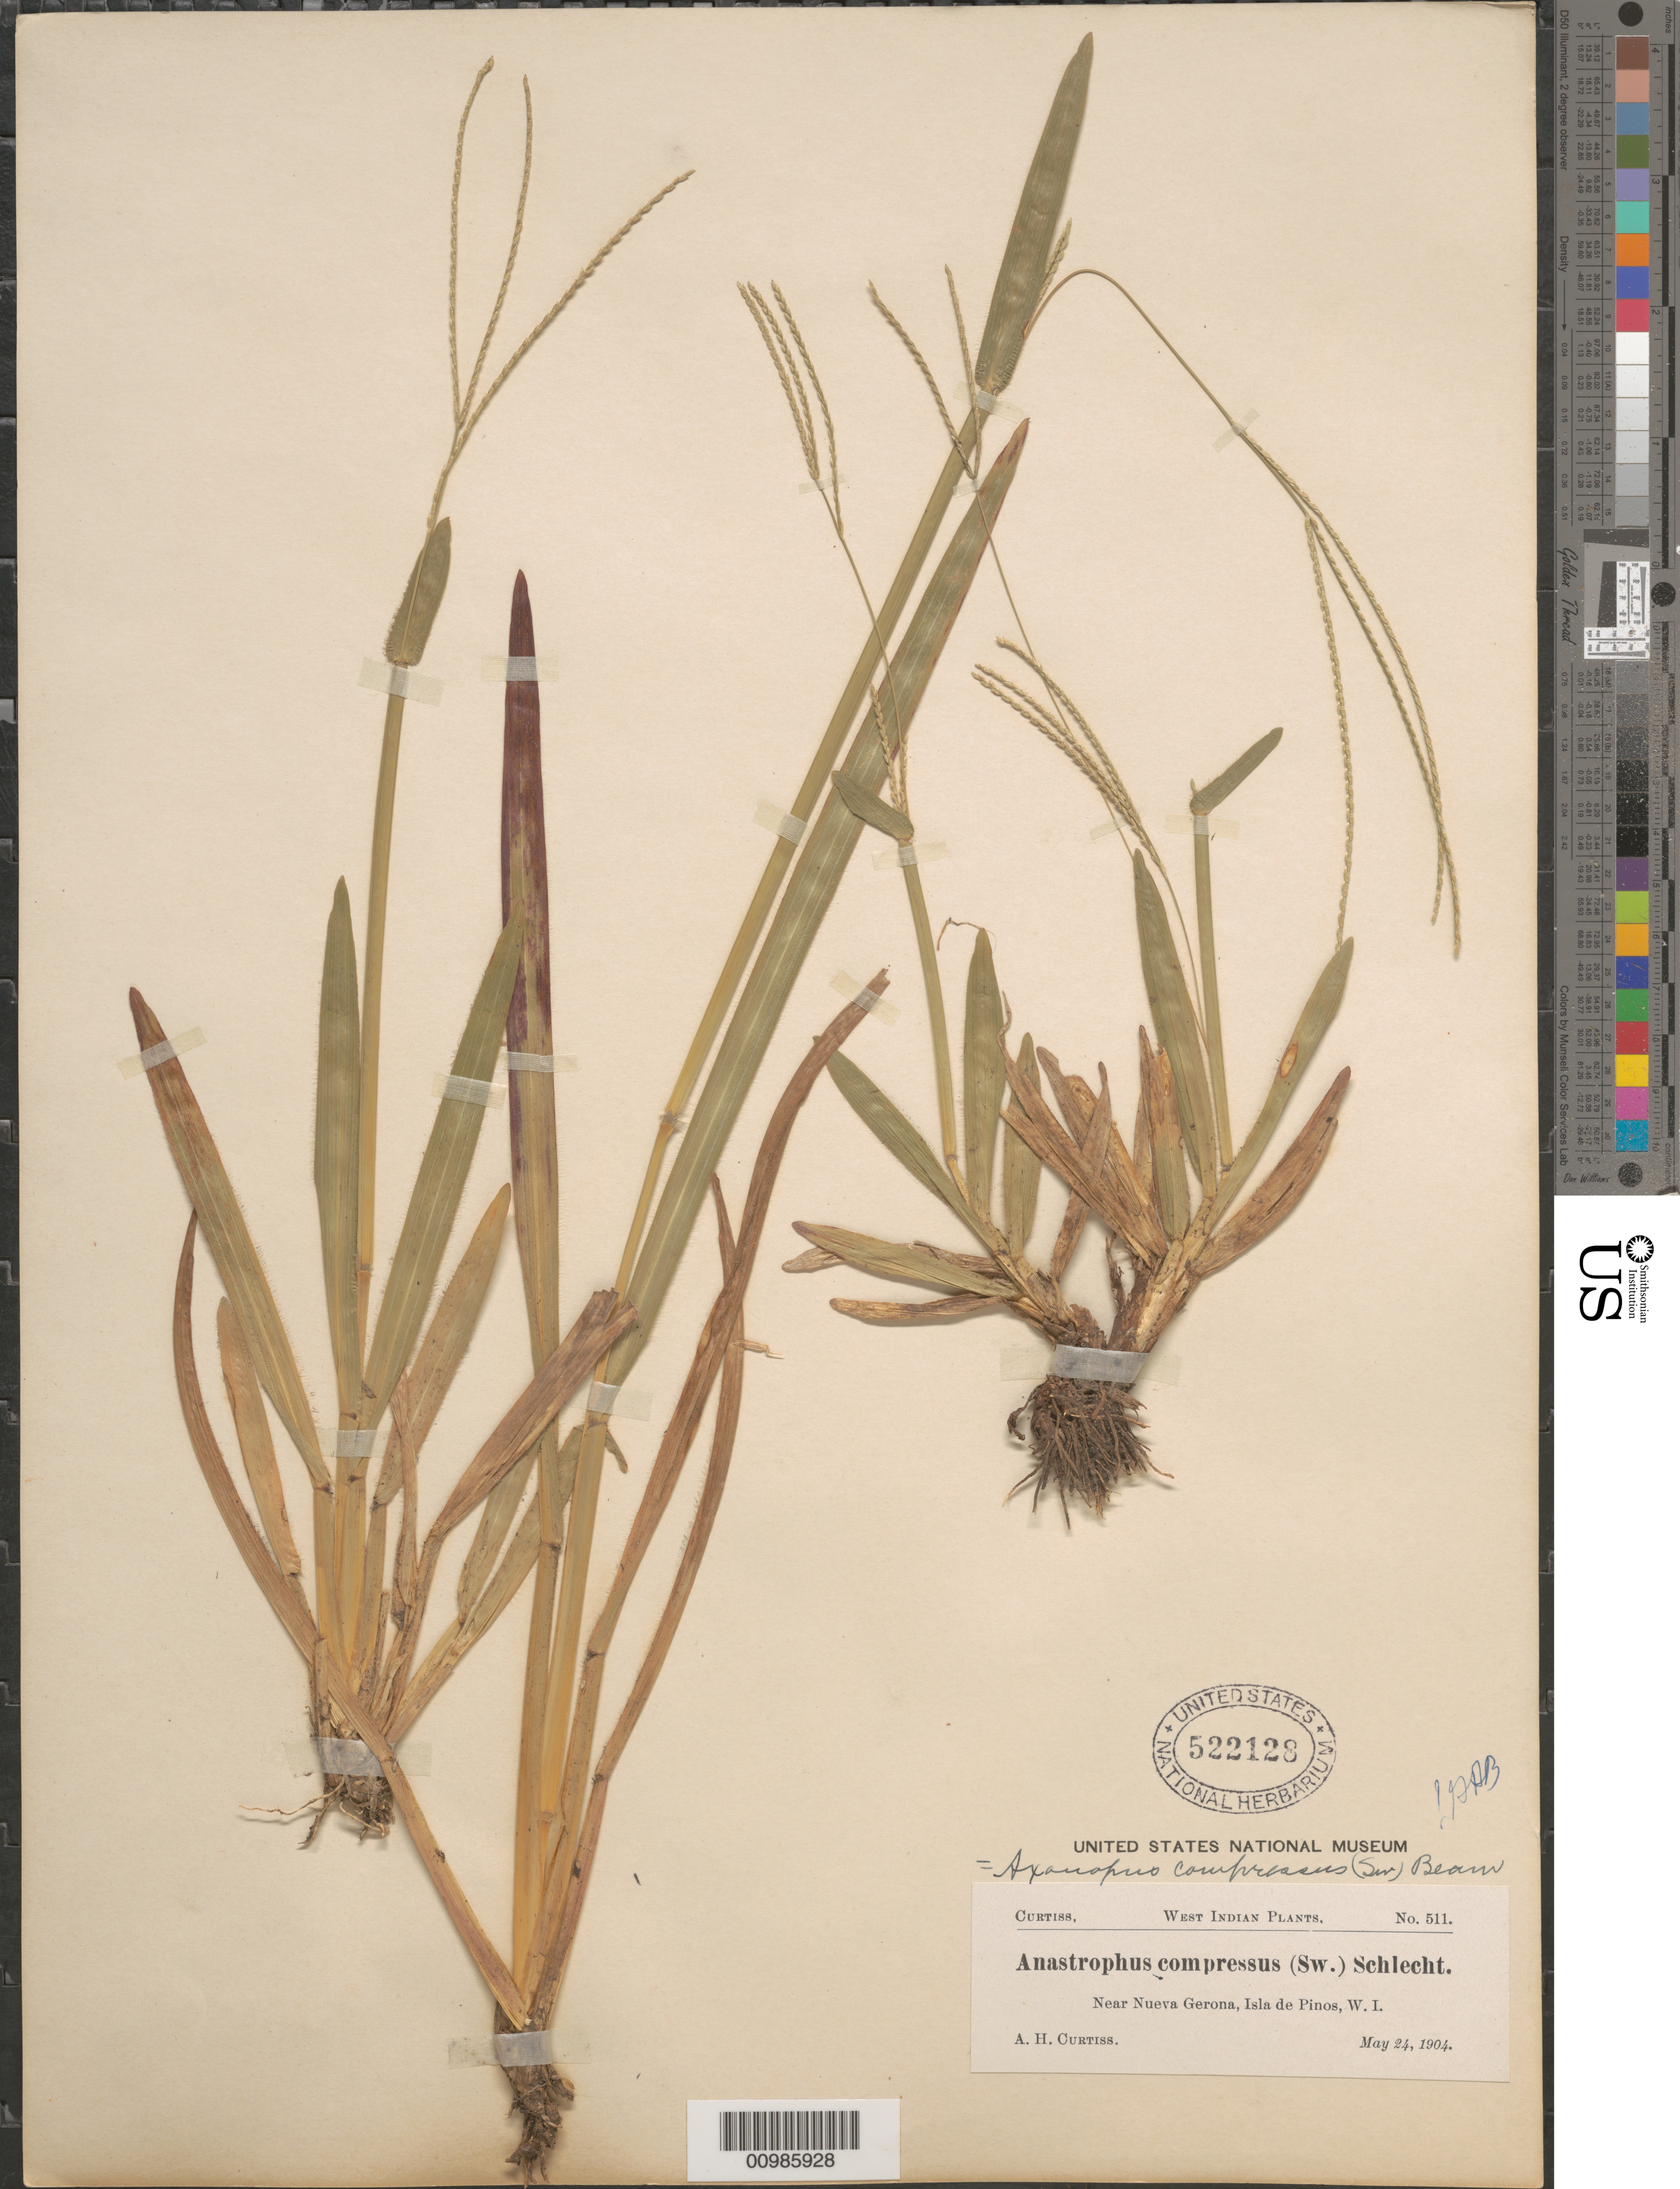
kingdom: Plantae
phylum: Tracheophyta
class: Liliopsida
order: Poales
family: Poaceae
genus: Axonopus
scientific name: Axonopus compressus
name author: (Sw.) P. Beauv.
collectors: A. H. Curtiss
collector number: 511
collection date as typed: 24 May 1904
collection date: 1904-05-24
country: Cuba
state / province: Isla de la Juventud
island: Isla de la Juventud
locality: [Isle of Pines], Near Nueva Gerona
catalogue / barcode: US 522128